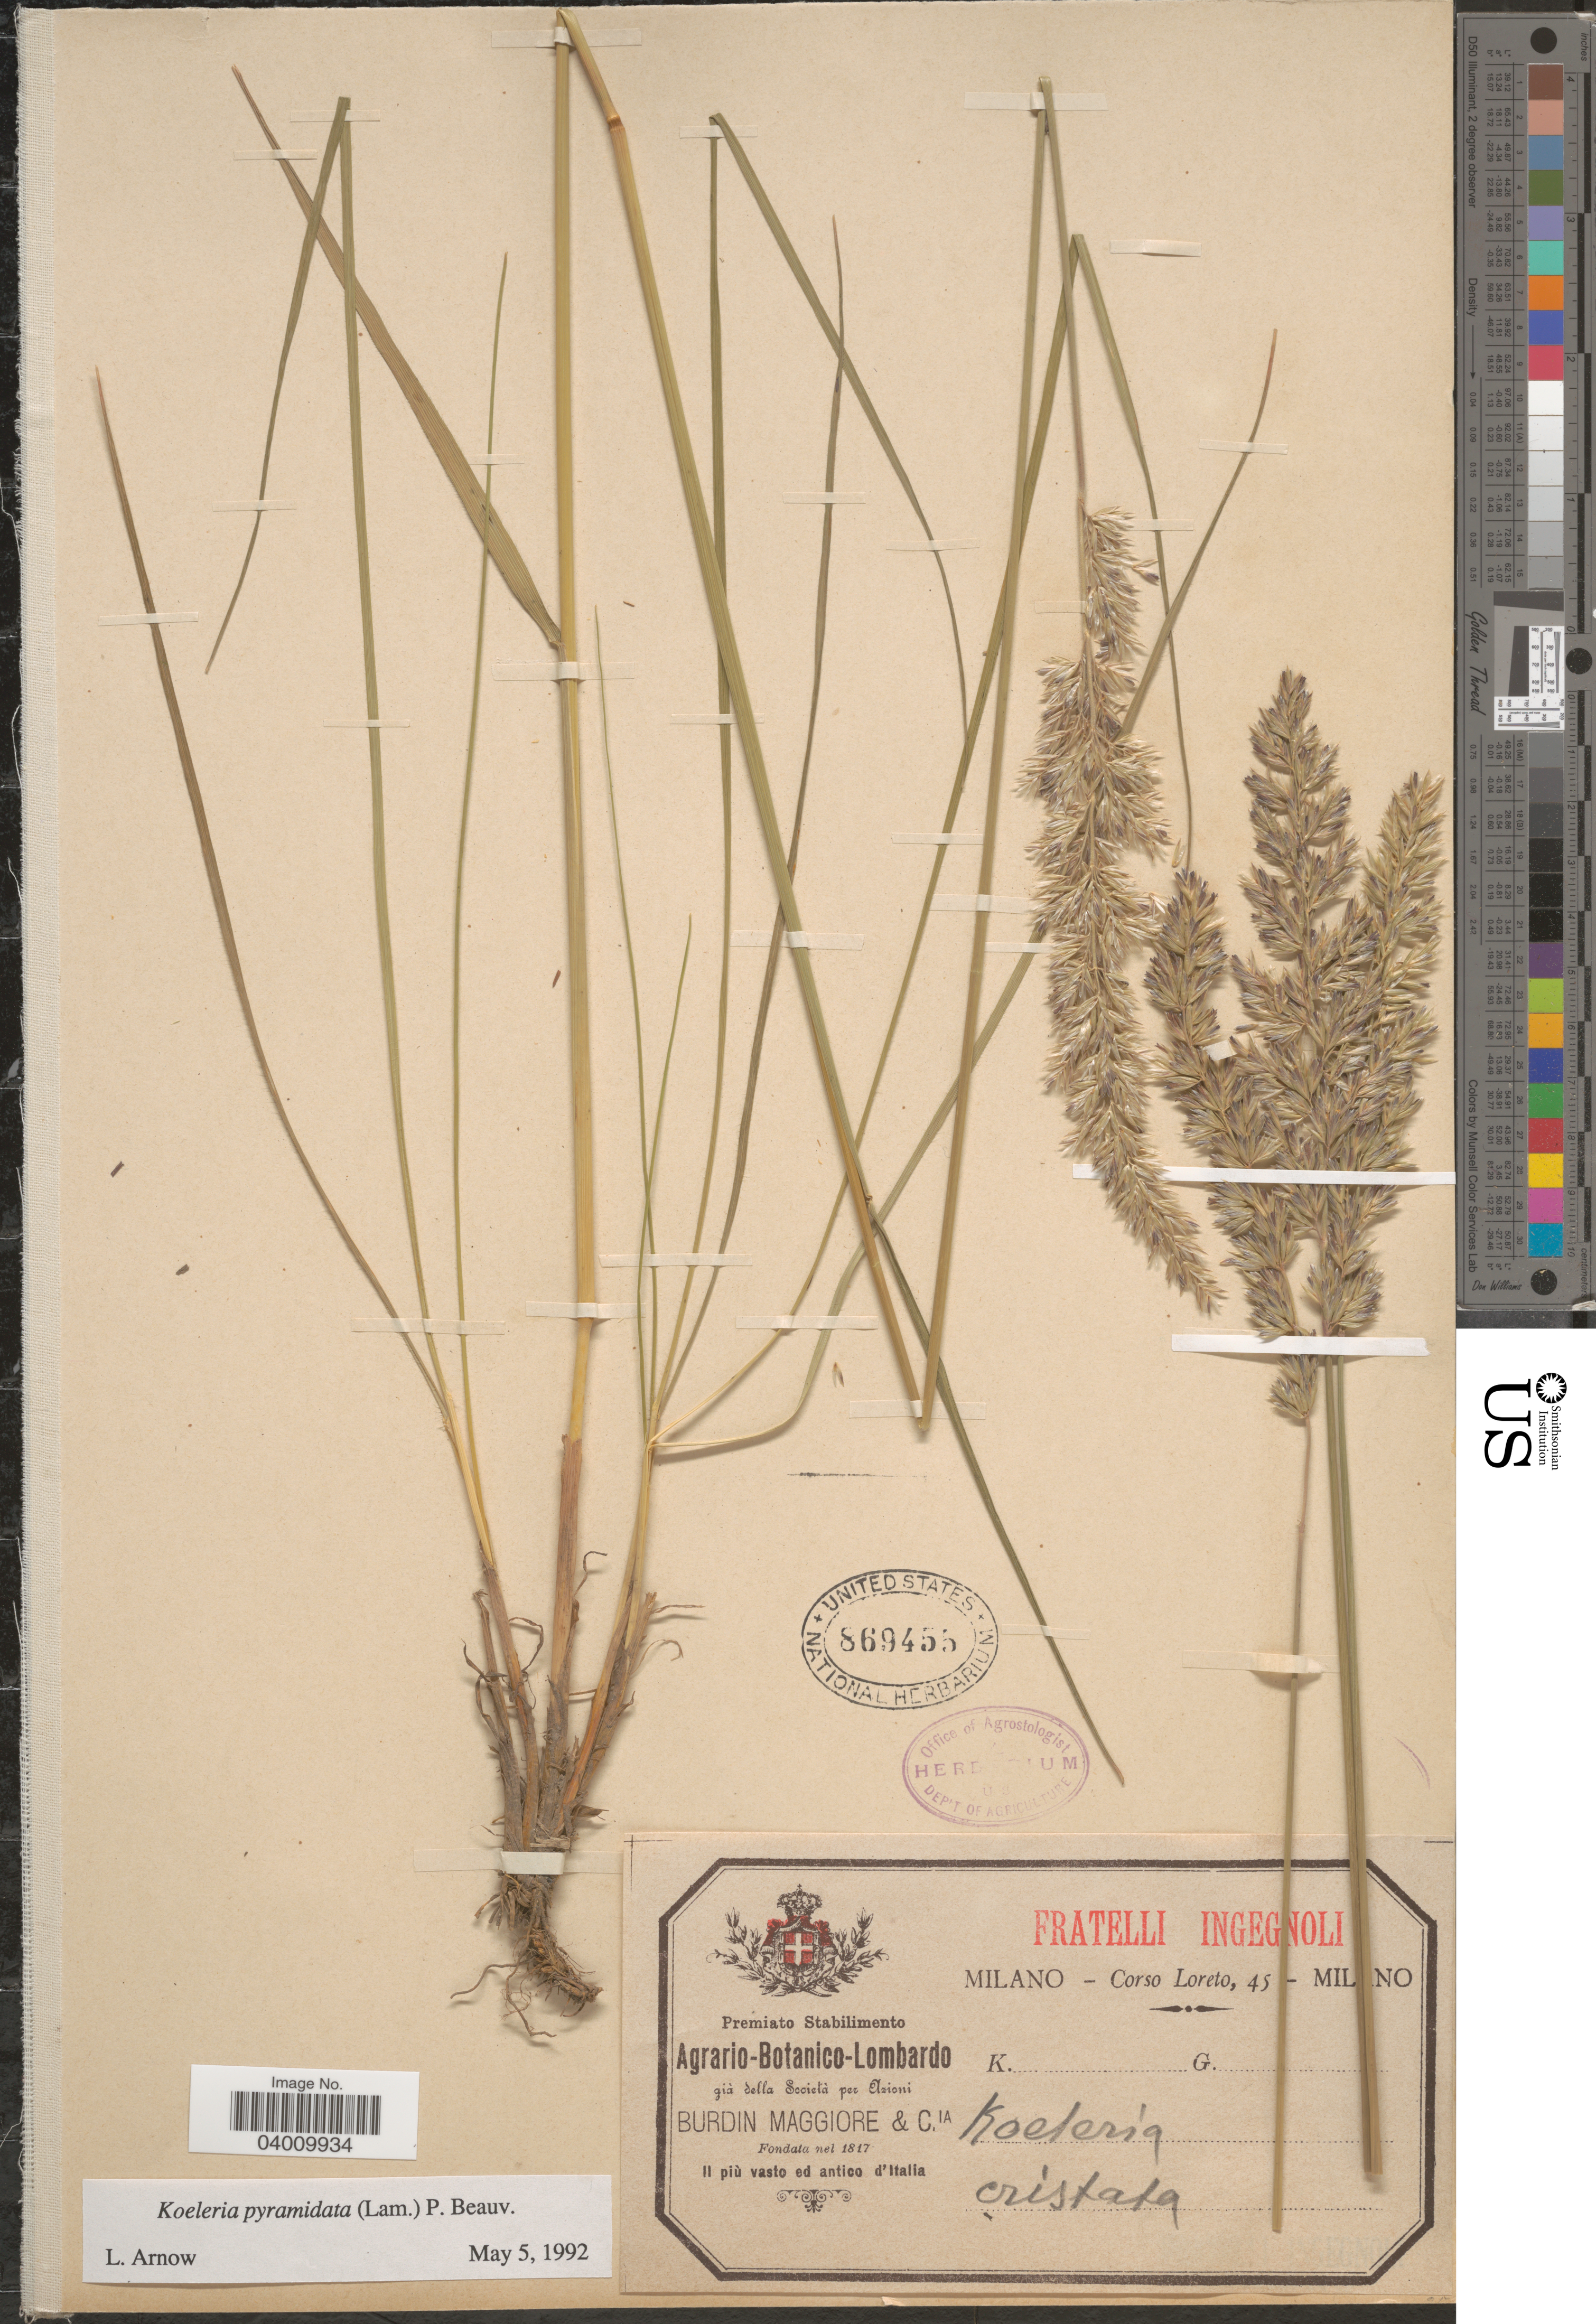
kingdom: Plantae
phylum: Tracheophyta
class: Liliopsida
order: Poales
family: Poaceae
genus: Koeleria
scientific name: Koeleria pyramidata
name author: (Lam.) P. Beauv.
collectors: Loreto, C.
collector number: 45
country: Italy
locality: Il più vasto ed antico d'Italia.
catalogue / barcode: US 869455